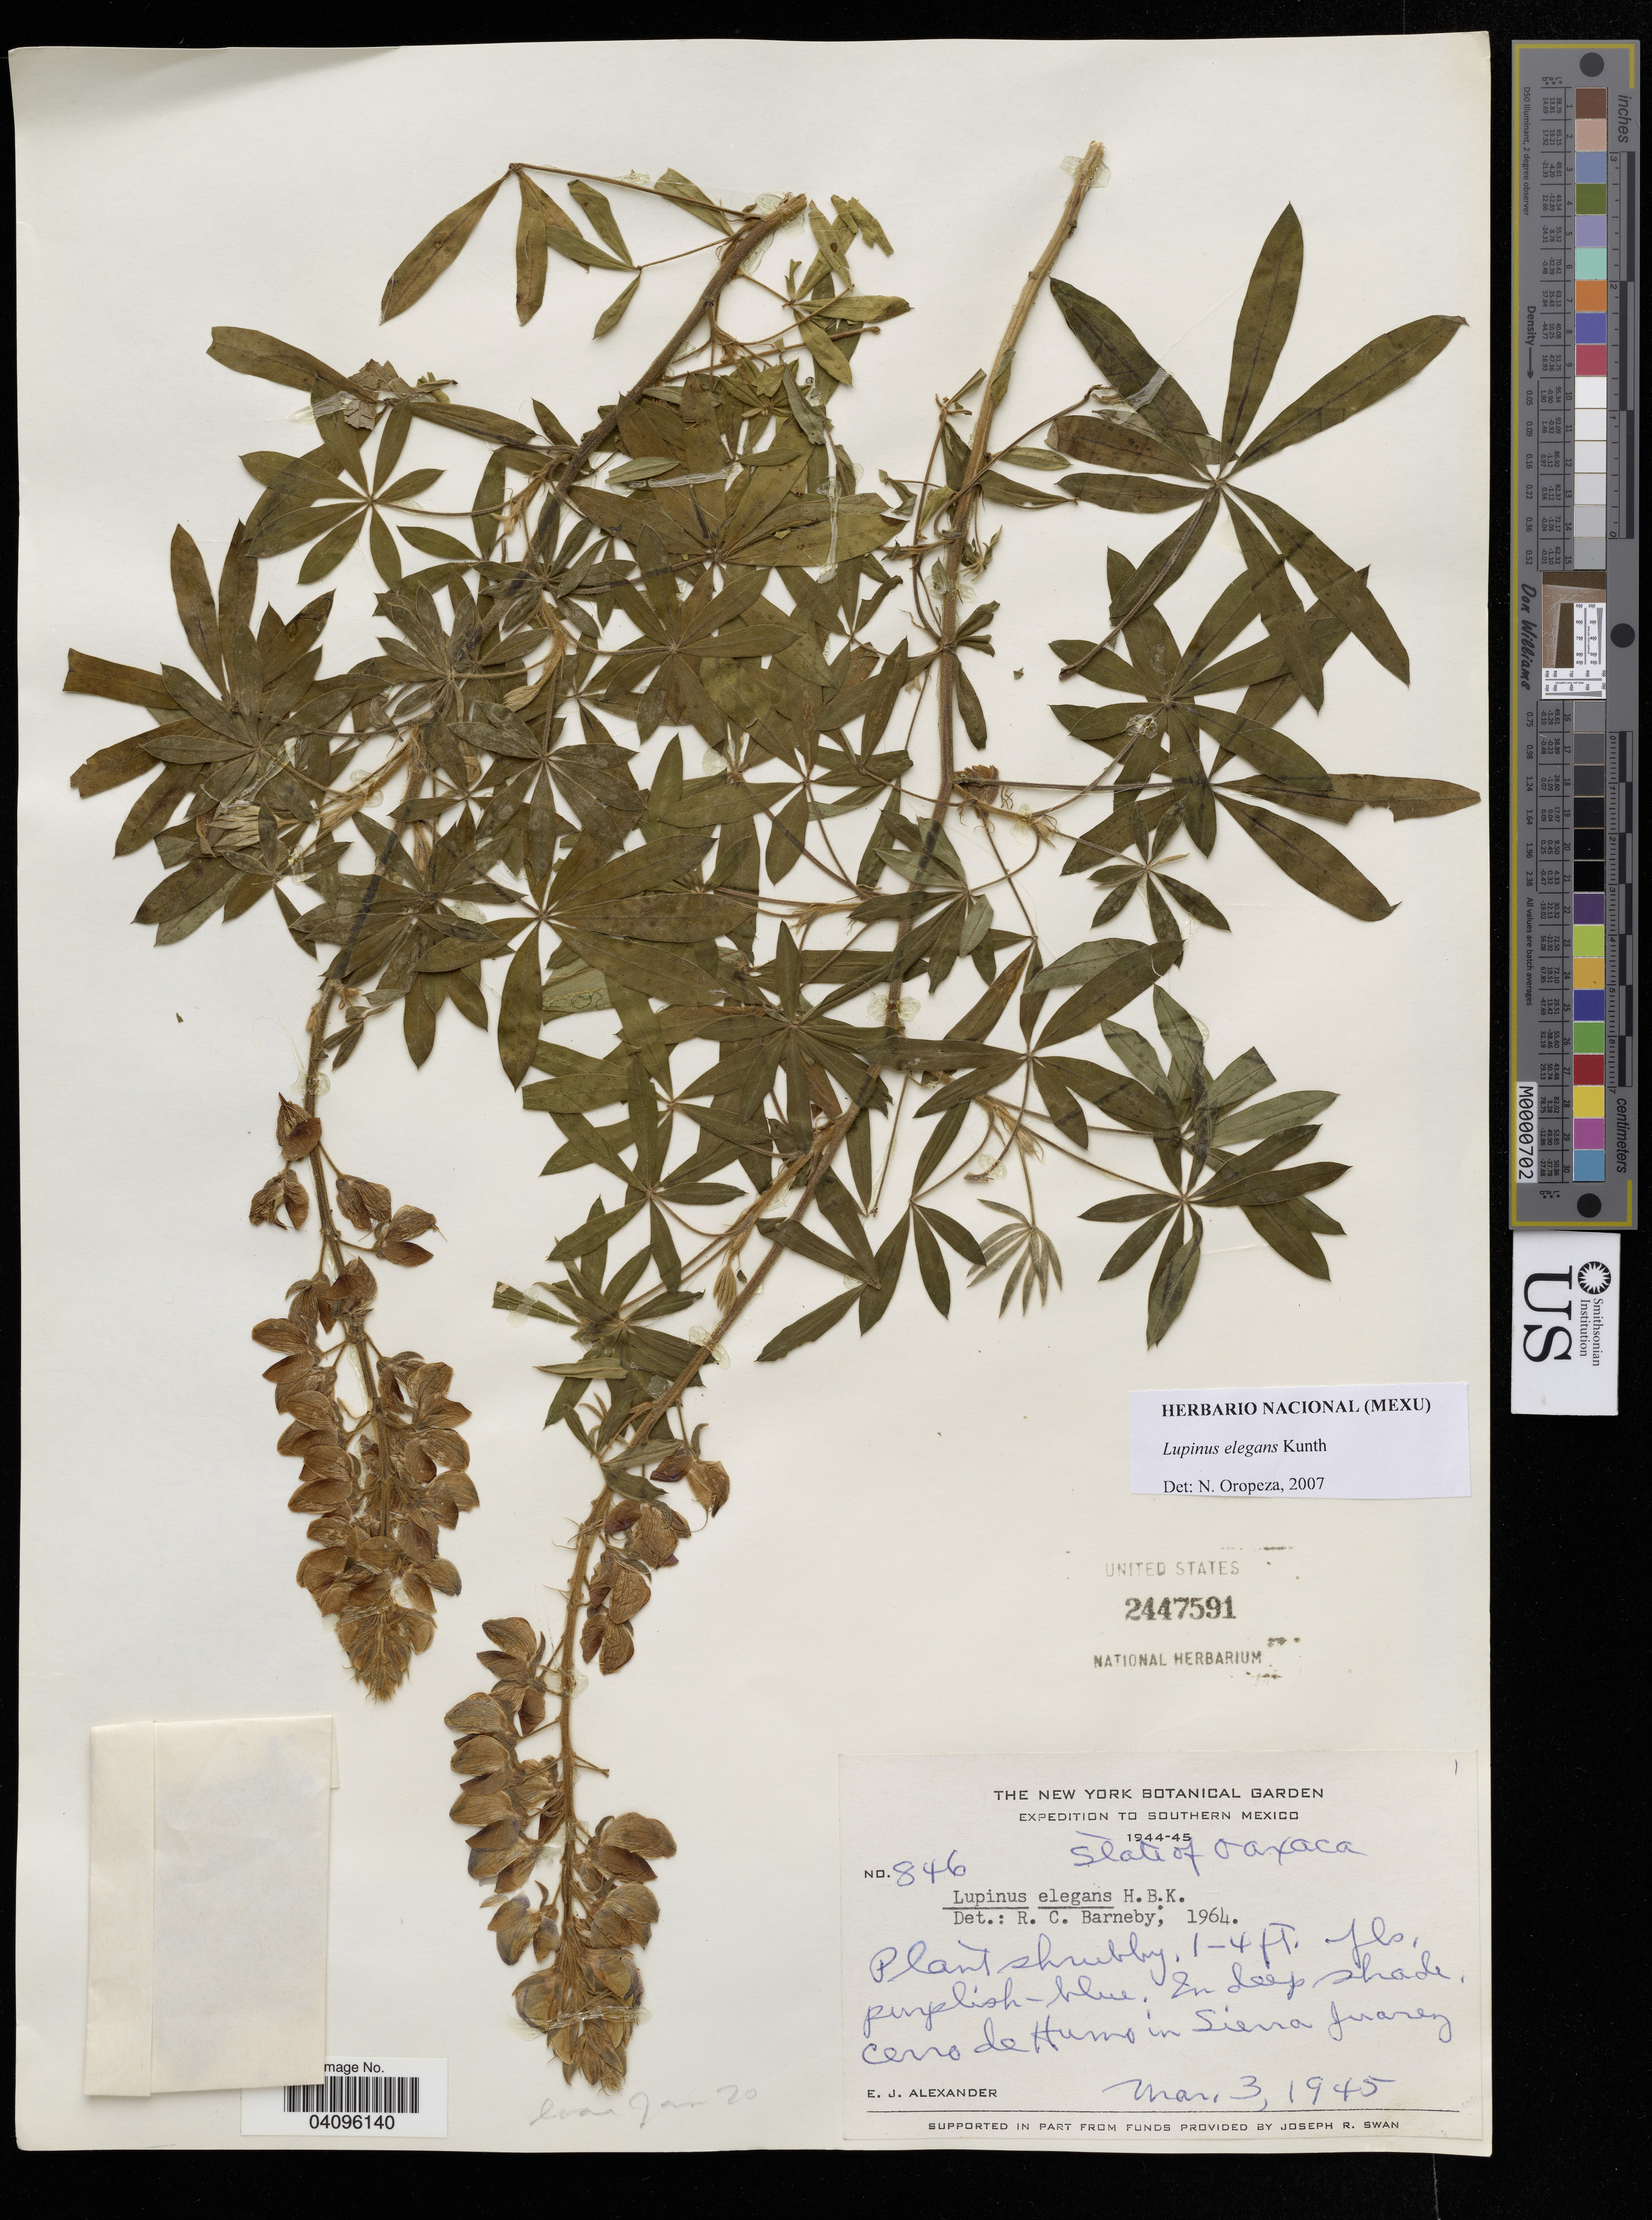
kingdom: Plantae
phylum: Tracheophyta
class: Magnoliopsida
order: Fabales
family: Fabaceae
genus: Lupinus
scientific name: Lupinus elegans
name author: Kunth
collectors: E. J. Alexander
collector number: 846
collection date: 1945-03-03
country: Mexico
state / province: Oaxaca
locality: Southern Mexico. Cerro de Humo in Sierra Juarez.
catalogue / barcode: US 2447591